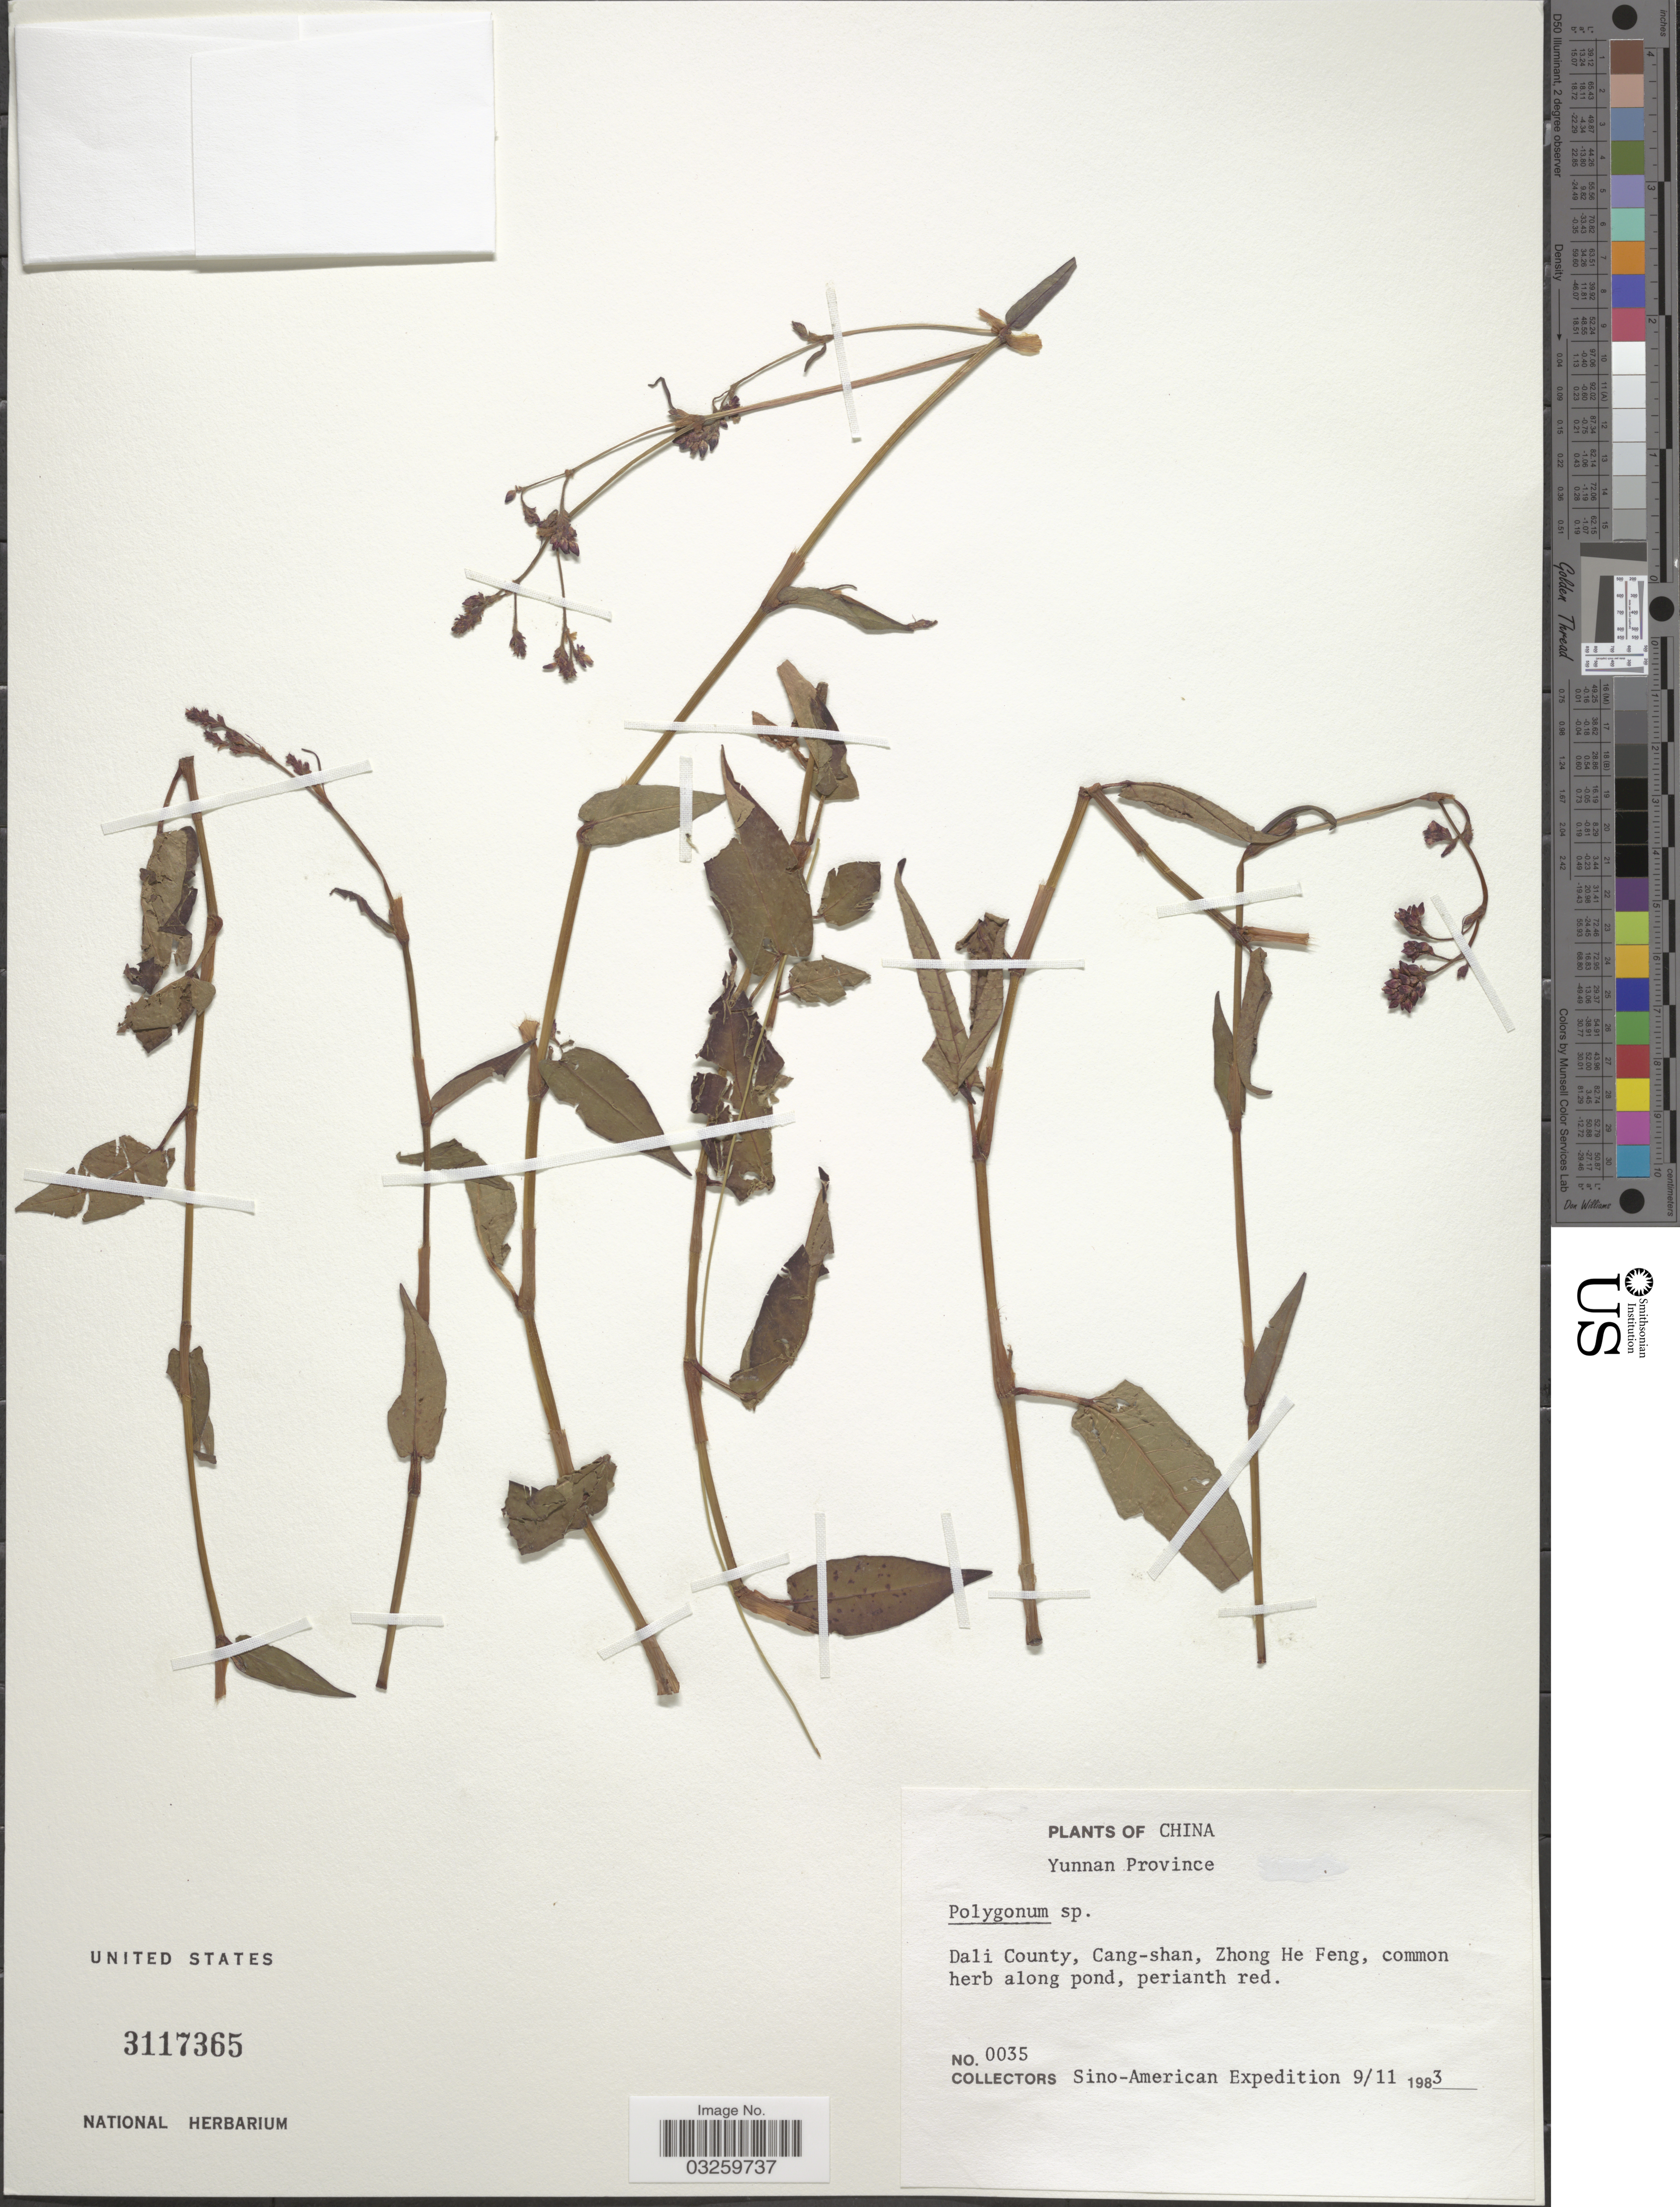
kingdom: Plantae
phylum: Tracheophyta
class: Magnoliopsida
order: Caryophyllales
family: Polygonaceae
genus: Polygonum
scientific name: Polygonum sp.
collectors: Sino-American Expedition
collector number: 0035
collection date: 1983-11-09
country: China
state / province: Yunnan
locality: Yunnan Province. Dali County, Cang-shan, Zhong He Feng.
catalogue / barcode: US 3117365